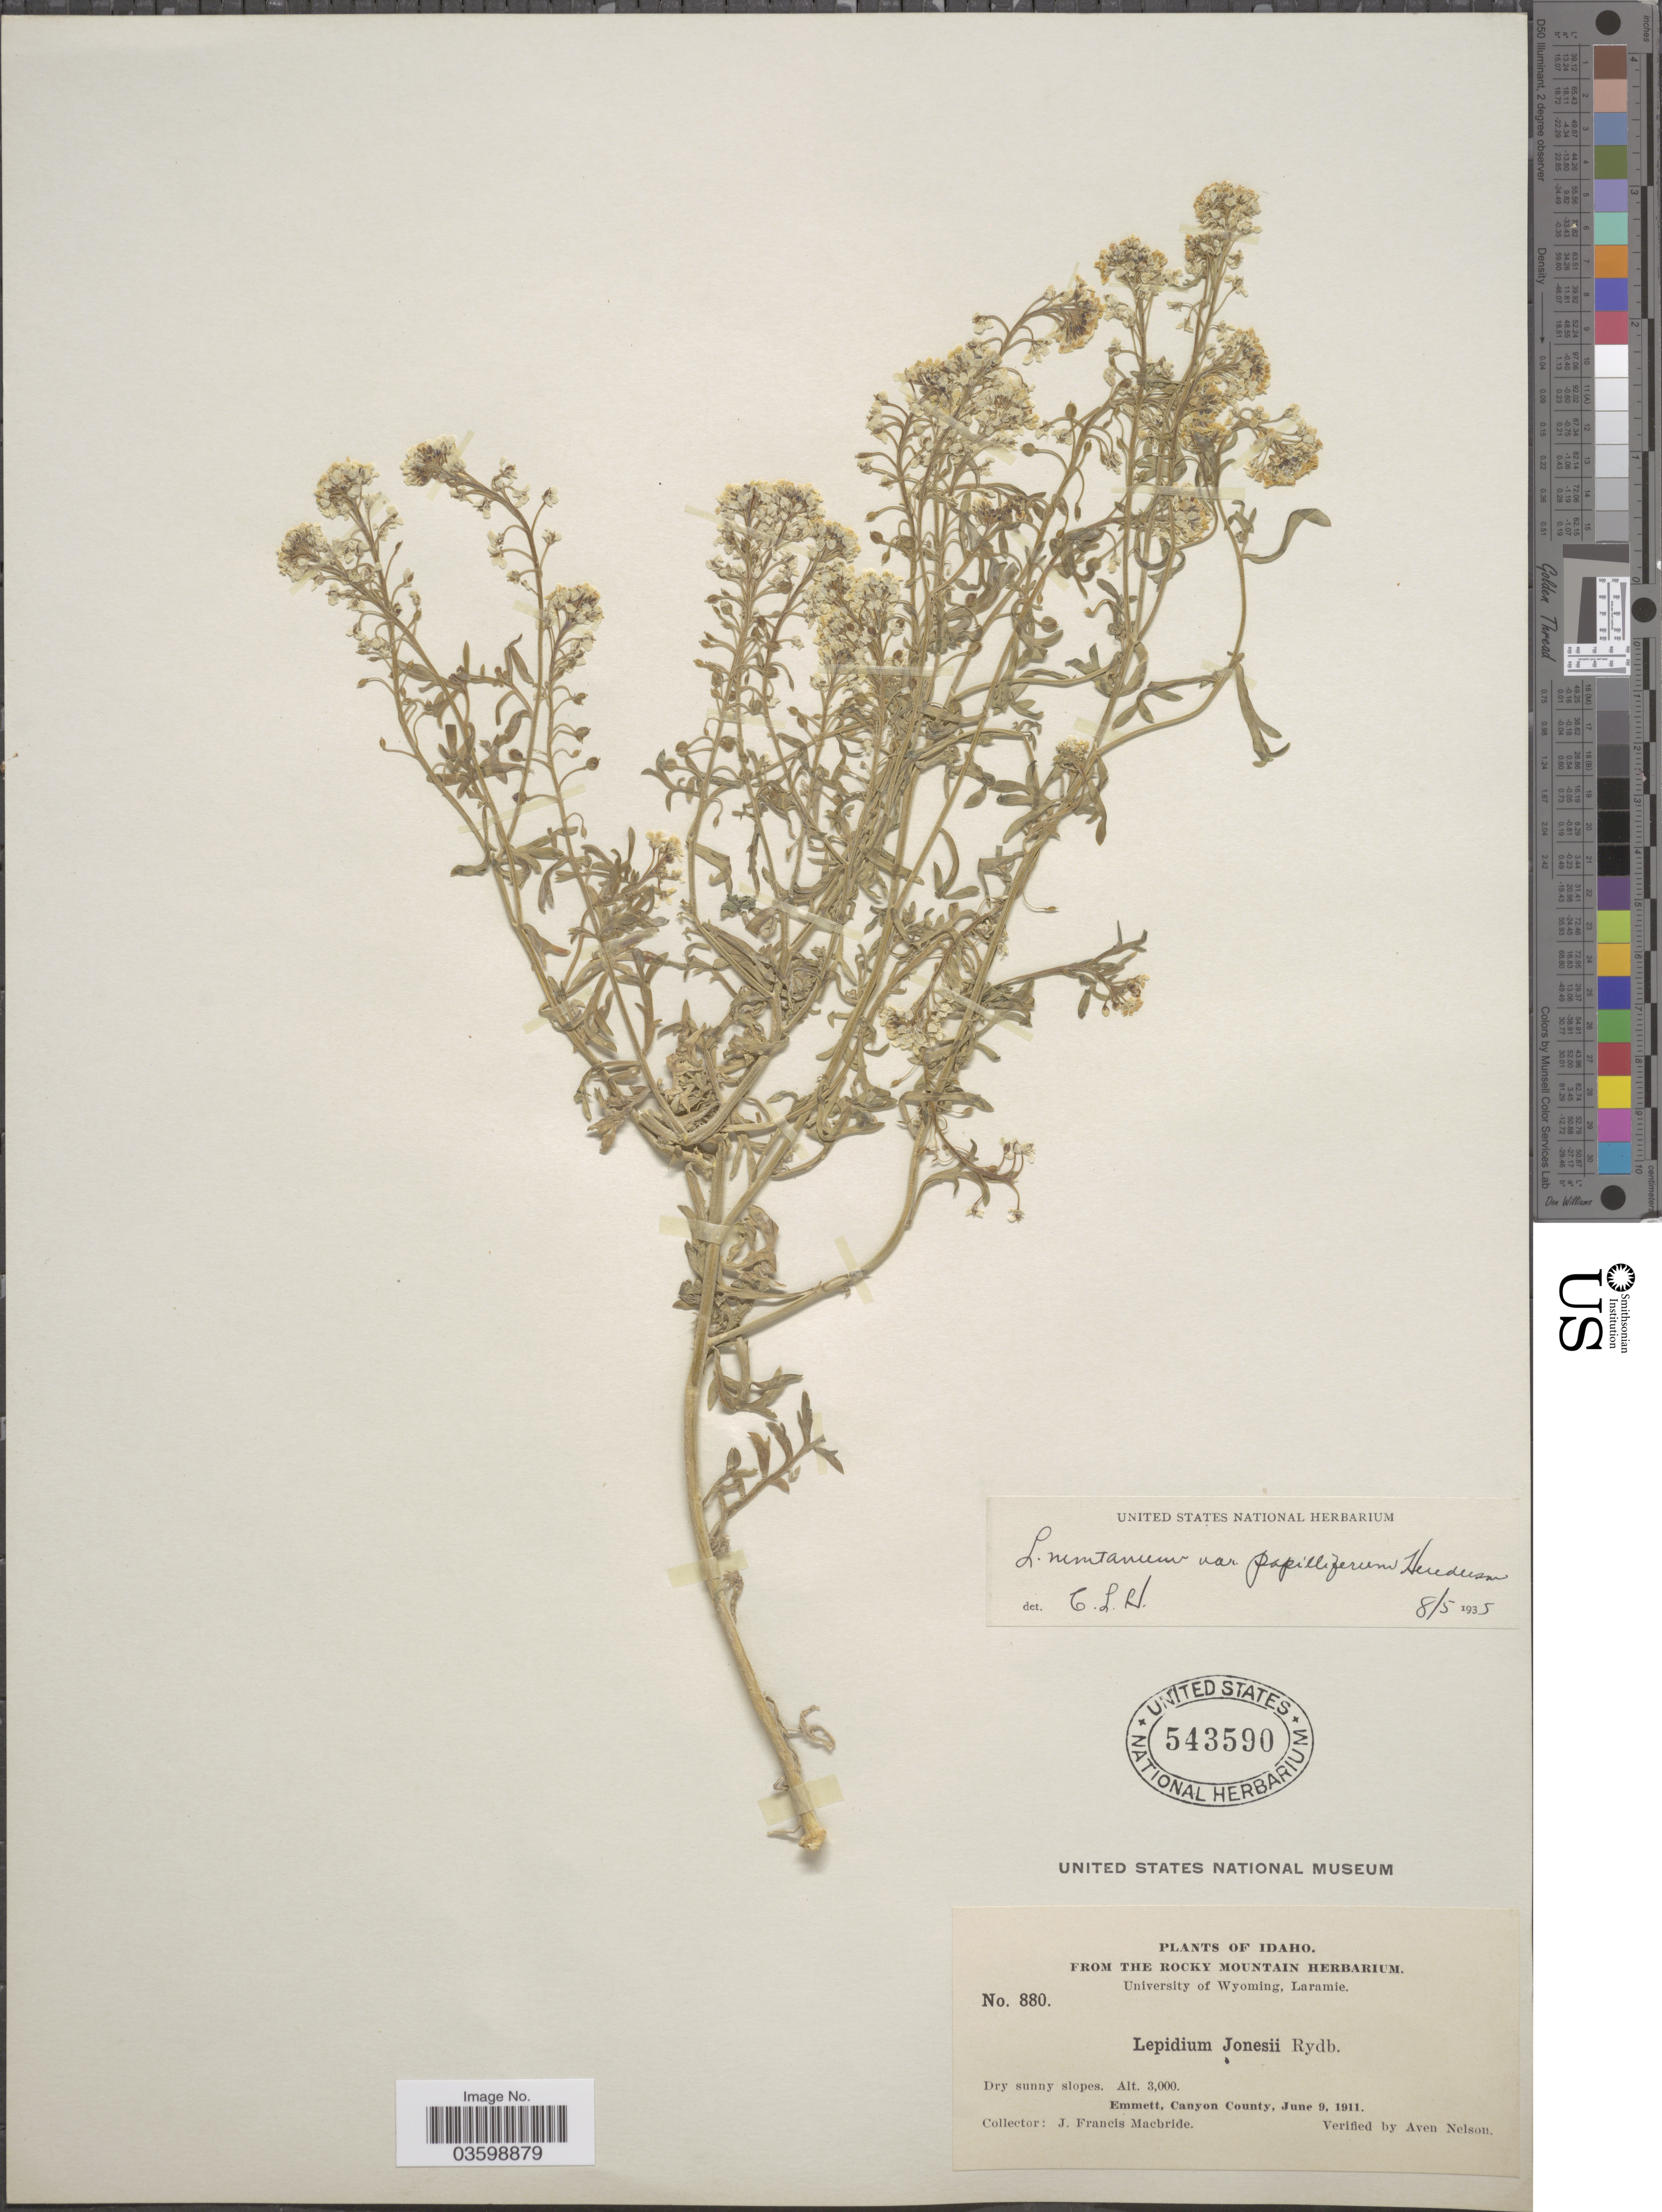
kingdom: Plantae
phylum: Tracheophyta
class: Magnoliopsida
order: Brassicales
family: Brassicaceae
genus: Lepidium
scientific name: Lepidium papilliferum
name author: (L.F. Hend.) A. Nelson & J.F. Macbr.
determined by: Al-Shehbaz, I. A., (MO), Missouri Botanical Garden (UNITED STATES)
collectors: J. F. Macbride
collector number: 880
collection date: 1911-06-09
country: United States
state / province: Idaho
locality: Emmett, Canyon County.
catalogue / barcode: US 543590